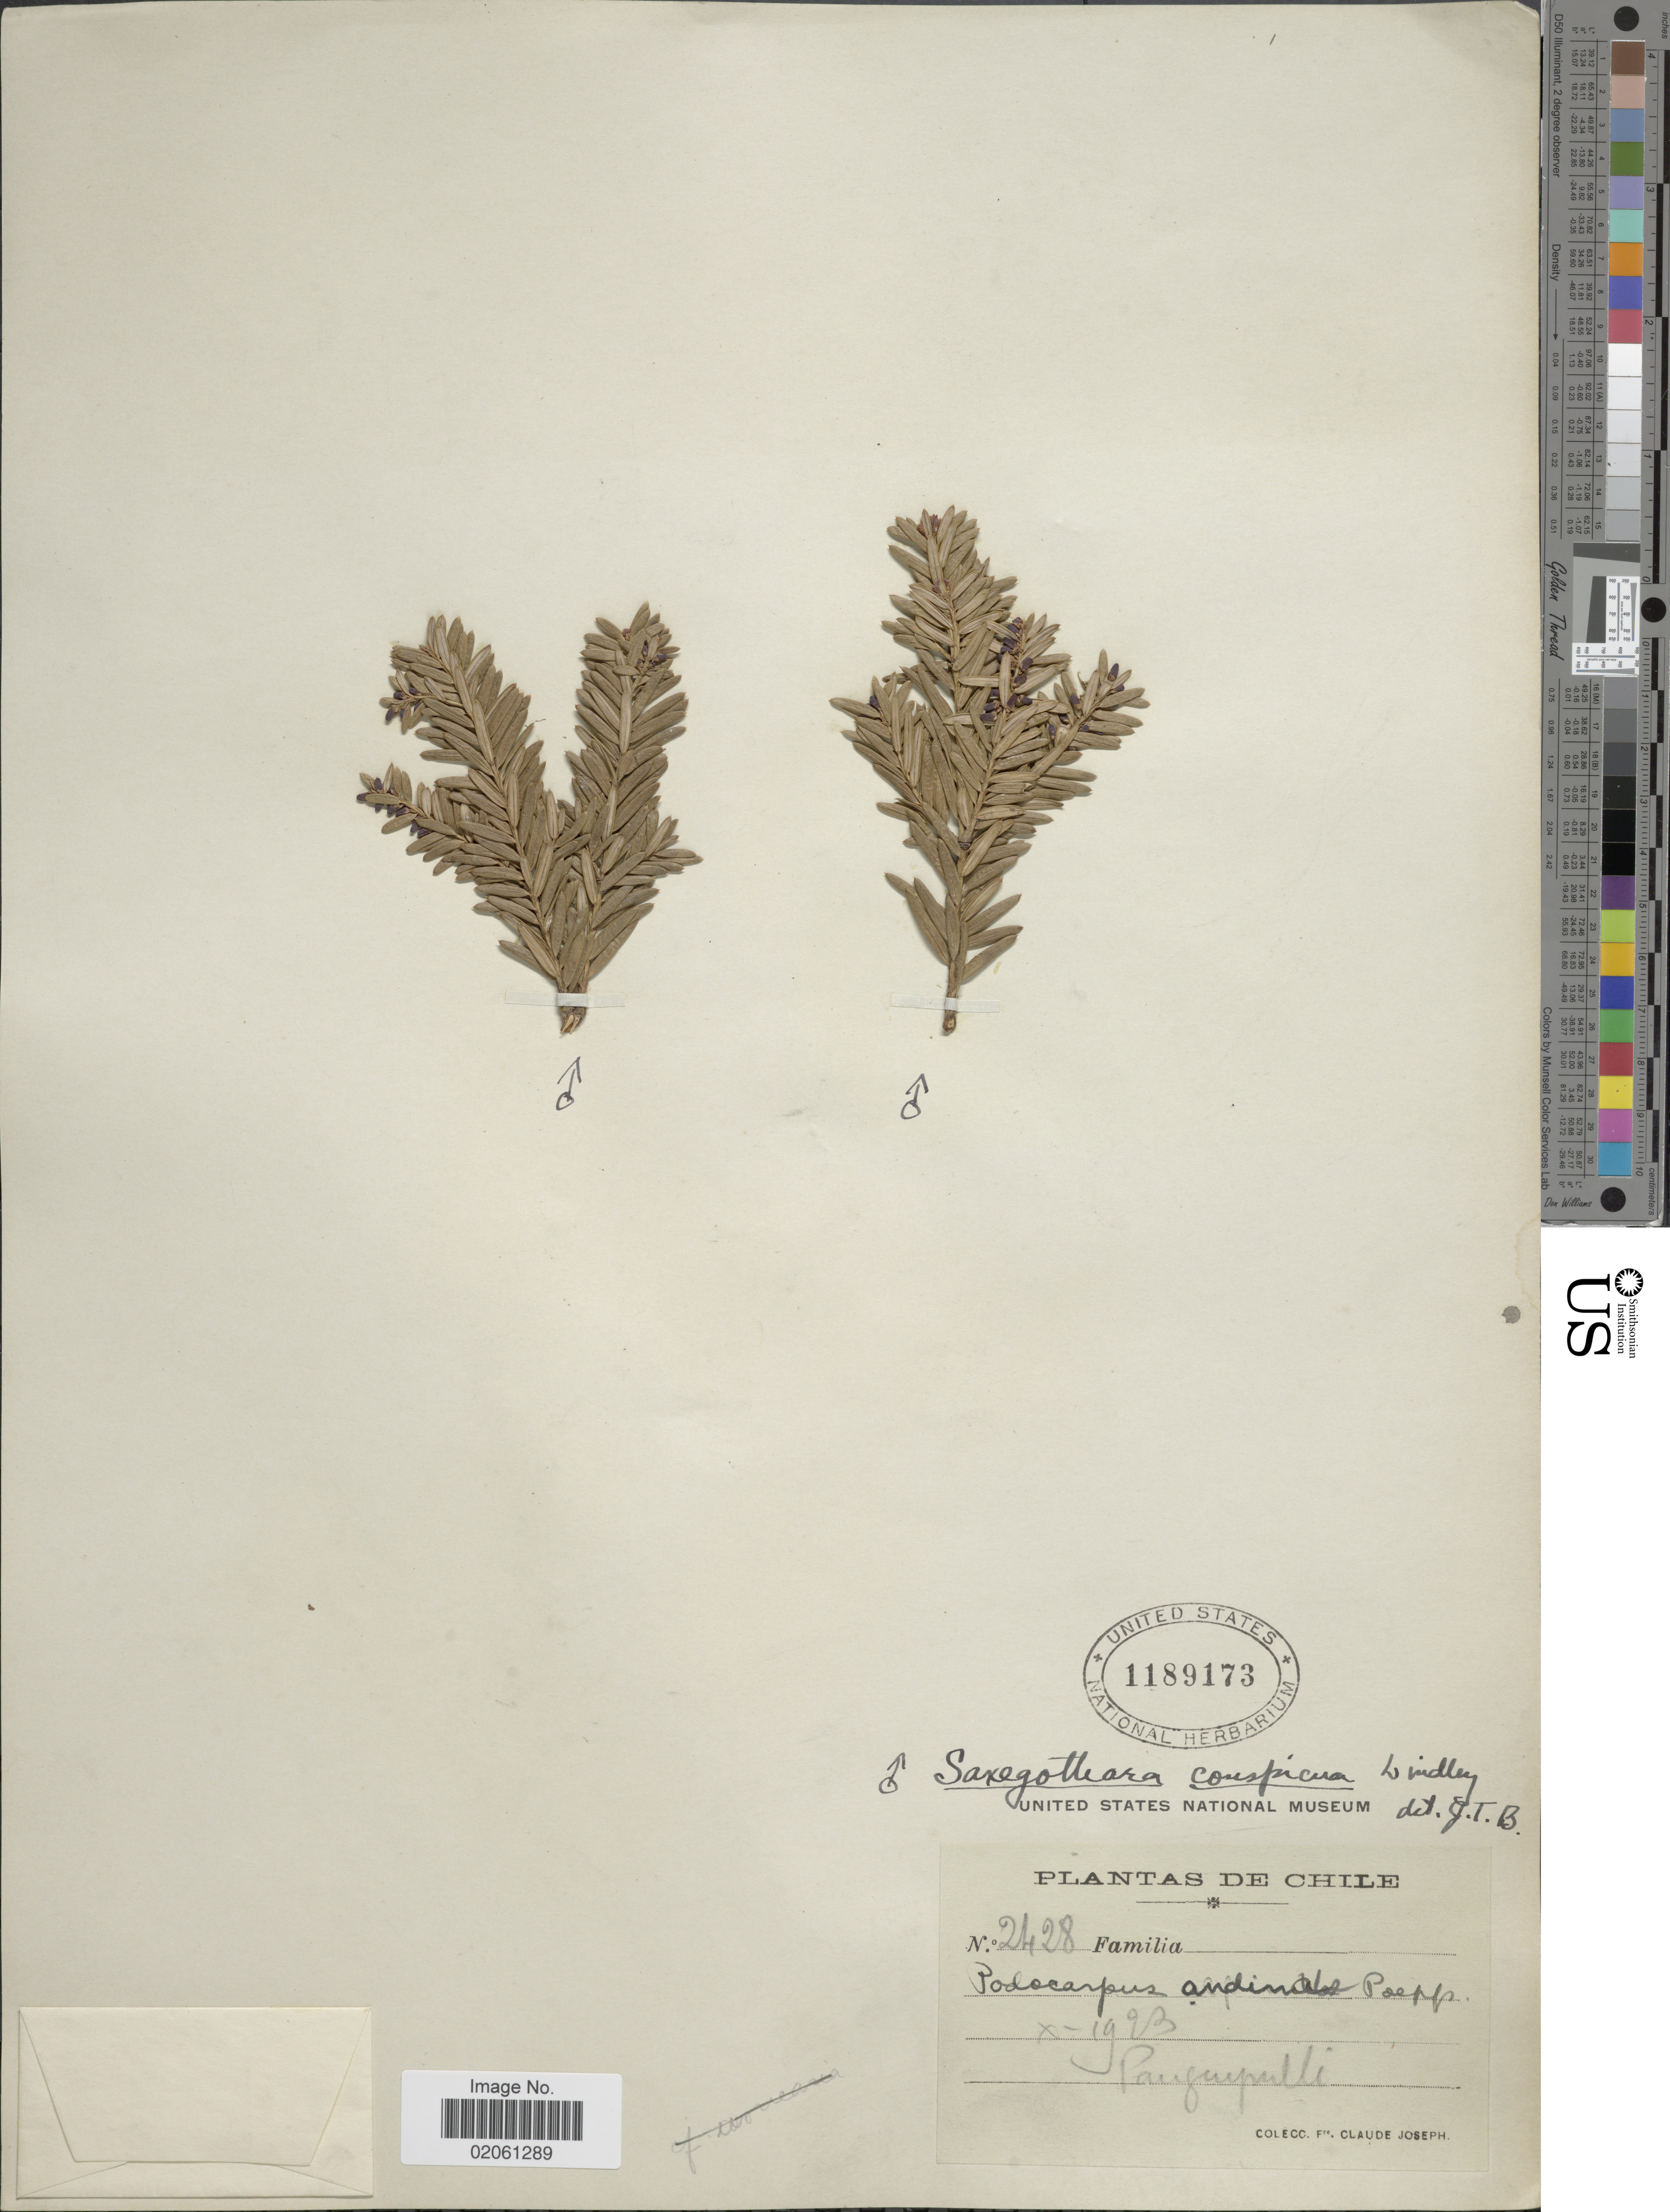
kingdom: Plantae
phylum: Tracheophyta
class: Pinopsida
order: Pinales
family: Podocarpaceae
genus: Saxegothaea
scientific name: Saxegothaea conspicua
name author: Lindl.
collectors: Bro. Claude-Joseph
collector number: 2428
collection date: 1923-10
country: Chile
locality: Pauguipulli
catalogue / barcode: US 1189173